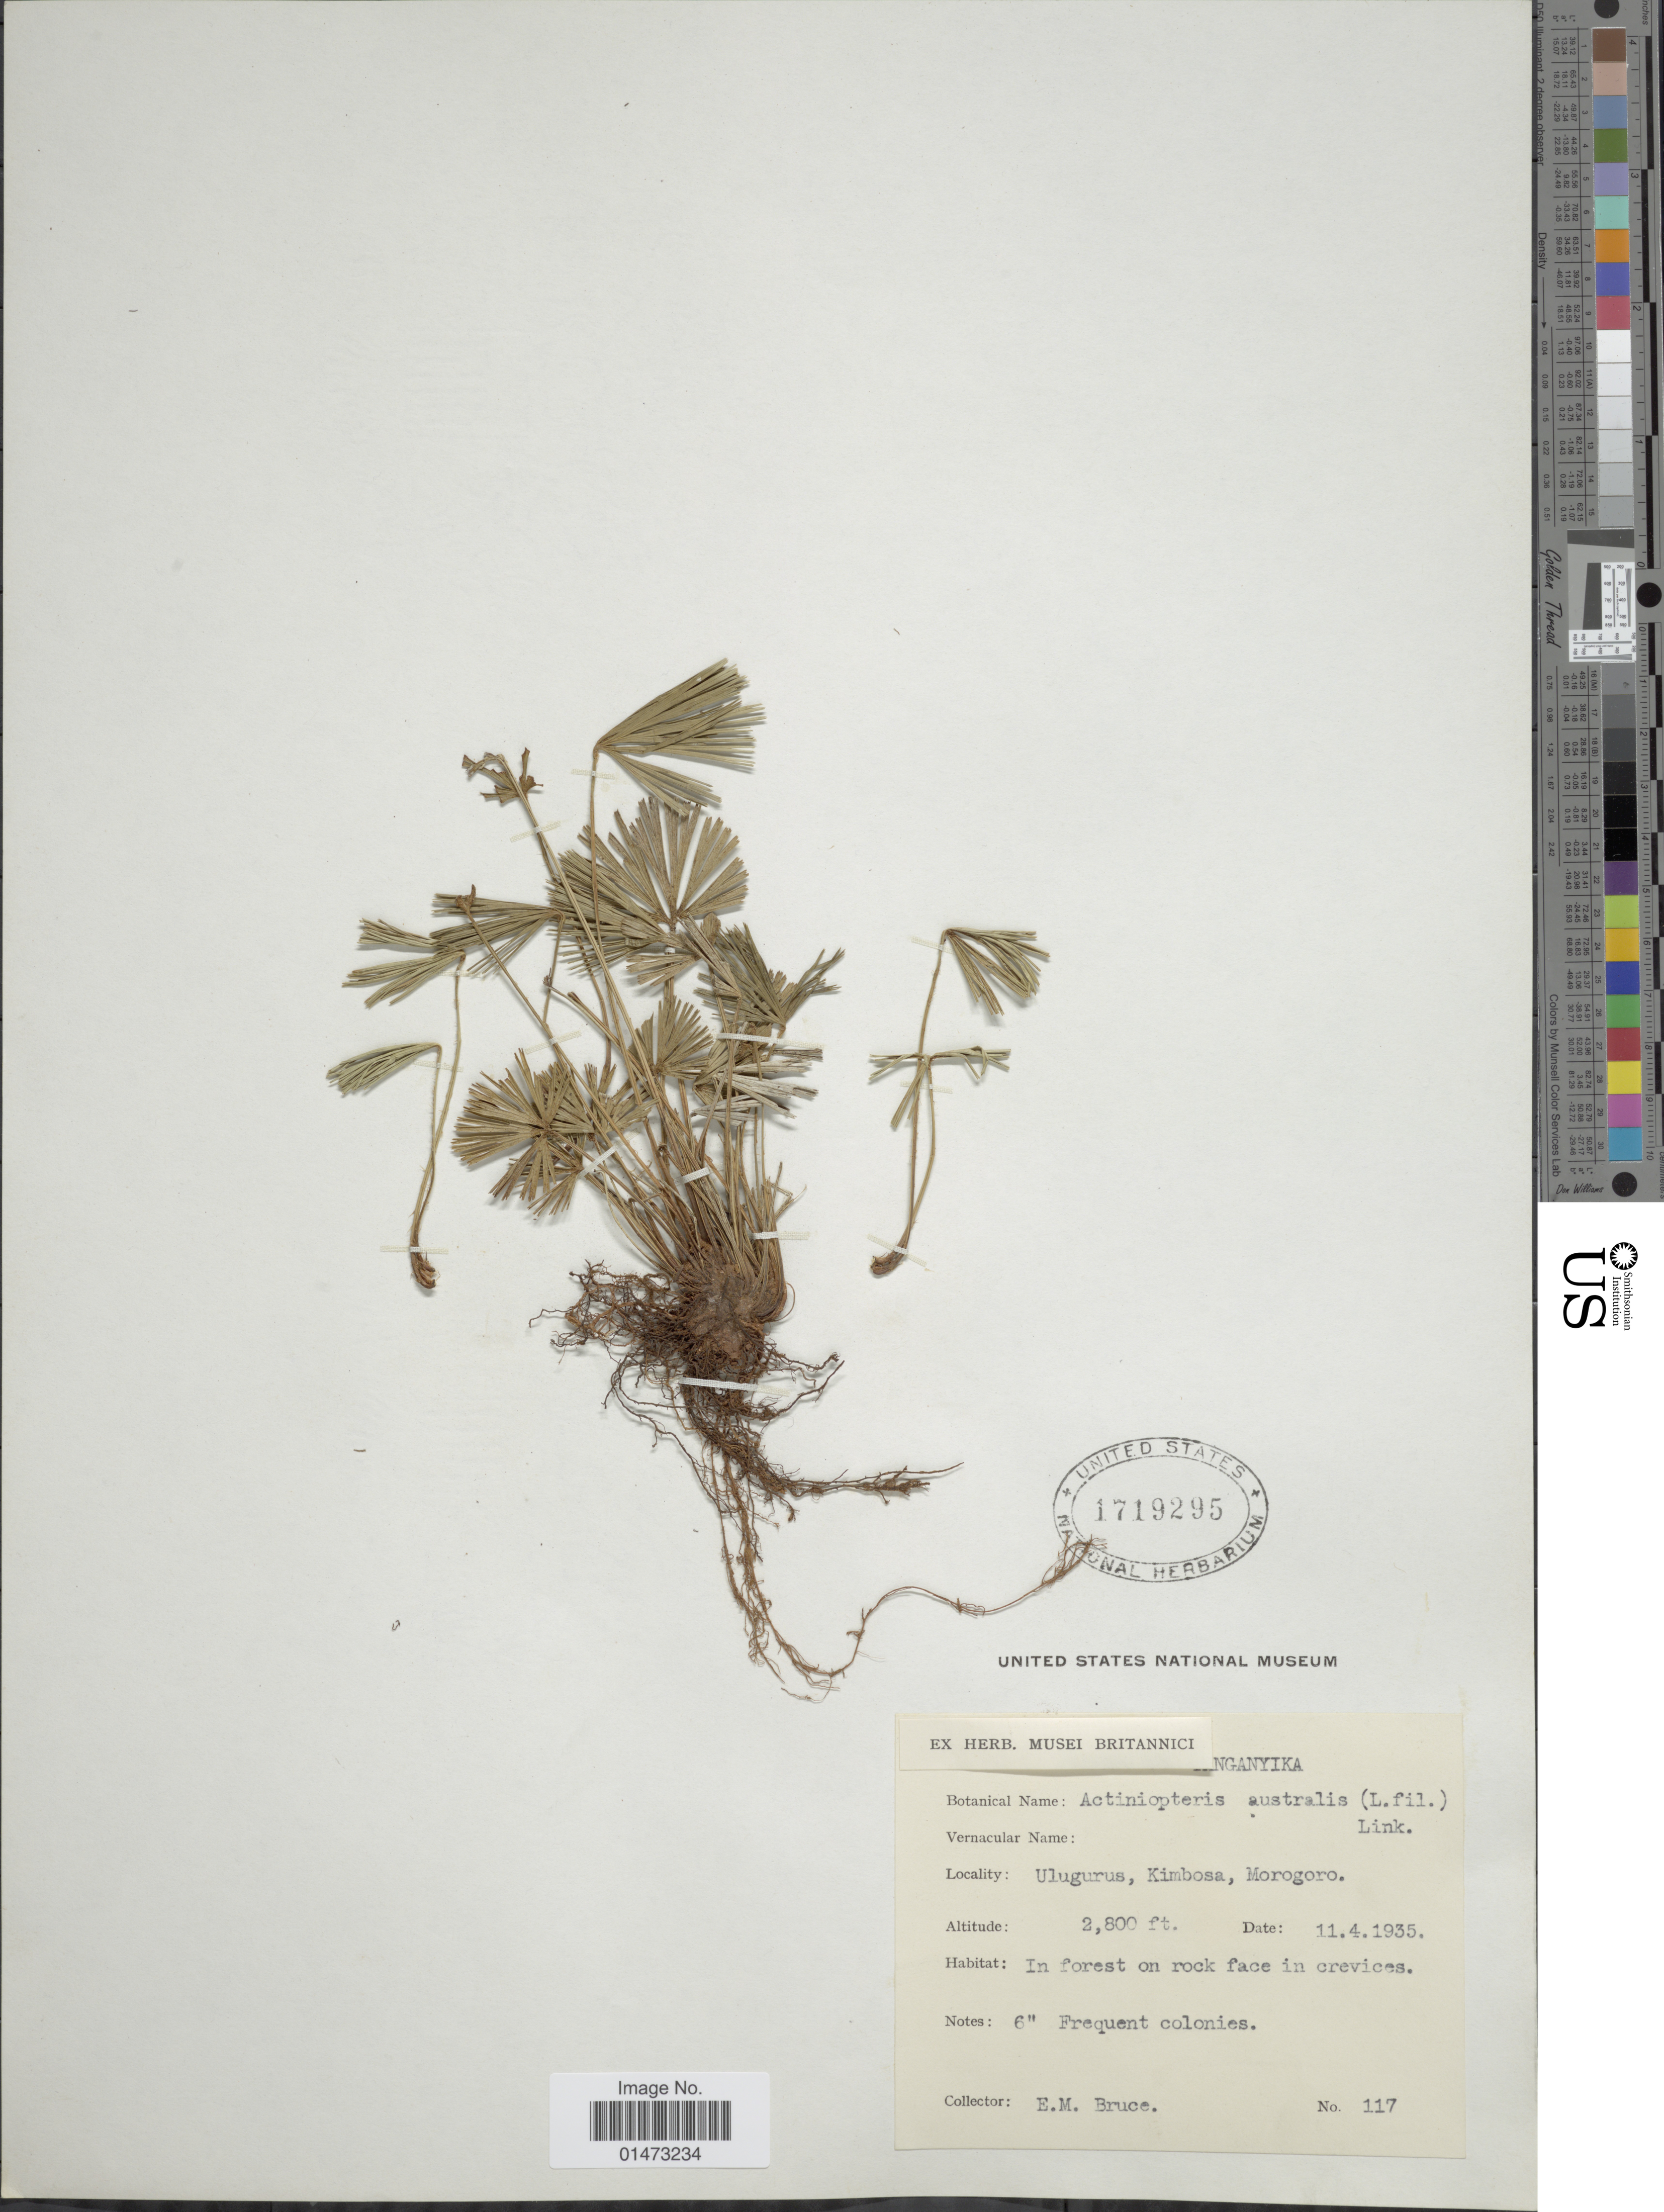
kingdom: Plantae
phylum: Tracheophyta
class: Polypodiopsida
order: Polypodiales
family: Pteridaceae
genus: Actiniopteris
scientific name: Actiniopteris radiata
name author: (Sw.) Link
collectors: E. Bruce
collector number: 117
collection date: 1935-04-11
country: Tanzania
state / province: Morogoro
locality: Ulugurus, Kimbosa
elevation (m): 853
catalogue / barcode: US 1719295